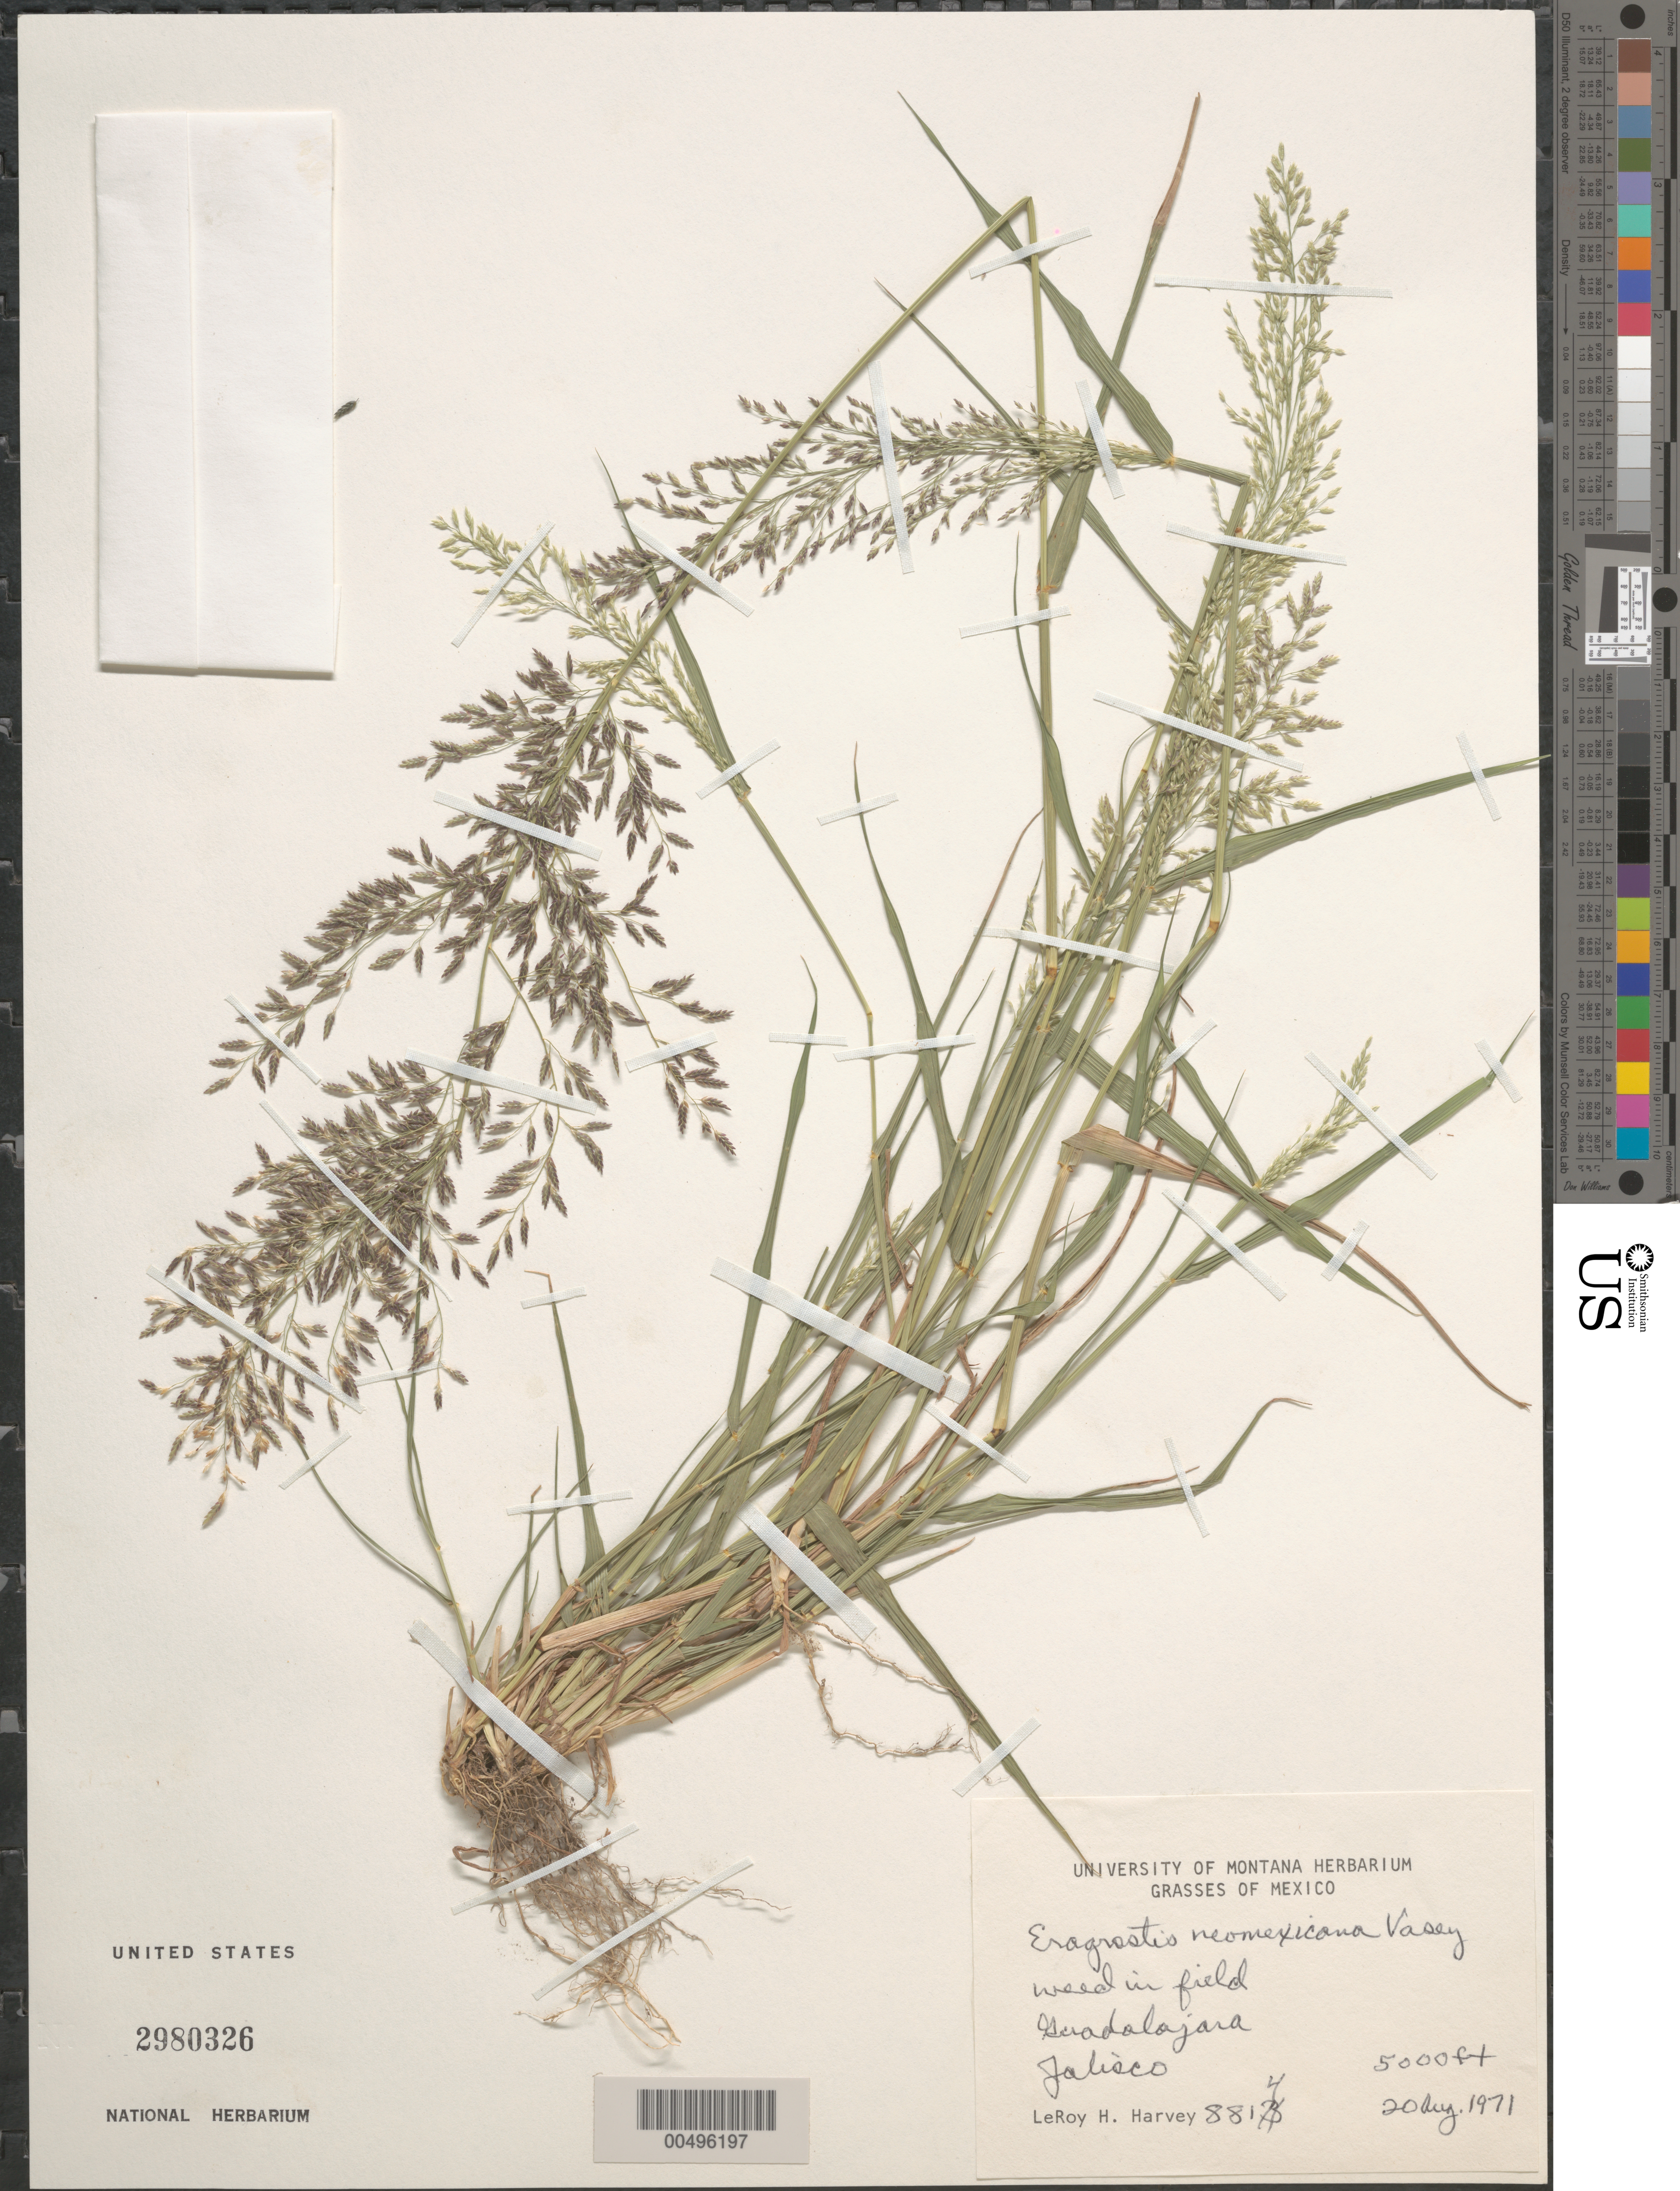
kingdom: Plantae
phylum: Tracheophyta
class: Liliopsida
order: Poales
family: Poaceae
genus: Eragrostis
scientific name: Eragrostis mexicana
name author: (Hornem.) Link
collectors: L. H. Harvey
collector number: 8814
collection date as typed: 20 Aug 1971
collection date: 1971-08-20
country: Mexico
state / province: Jalisco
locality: Guadalajara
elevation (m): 1524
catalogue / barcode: US 2980326